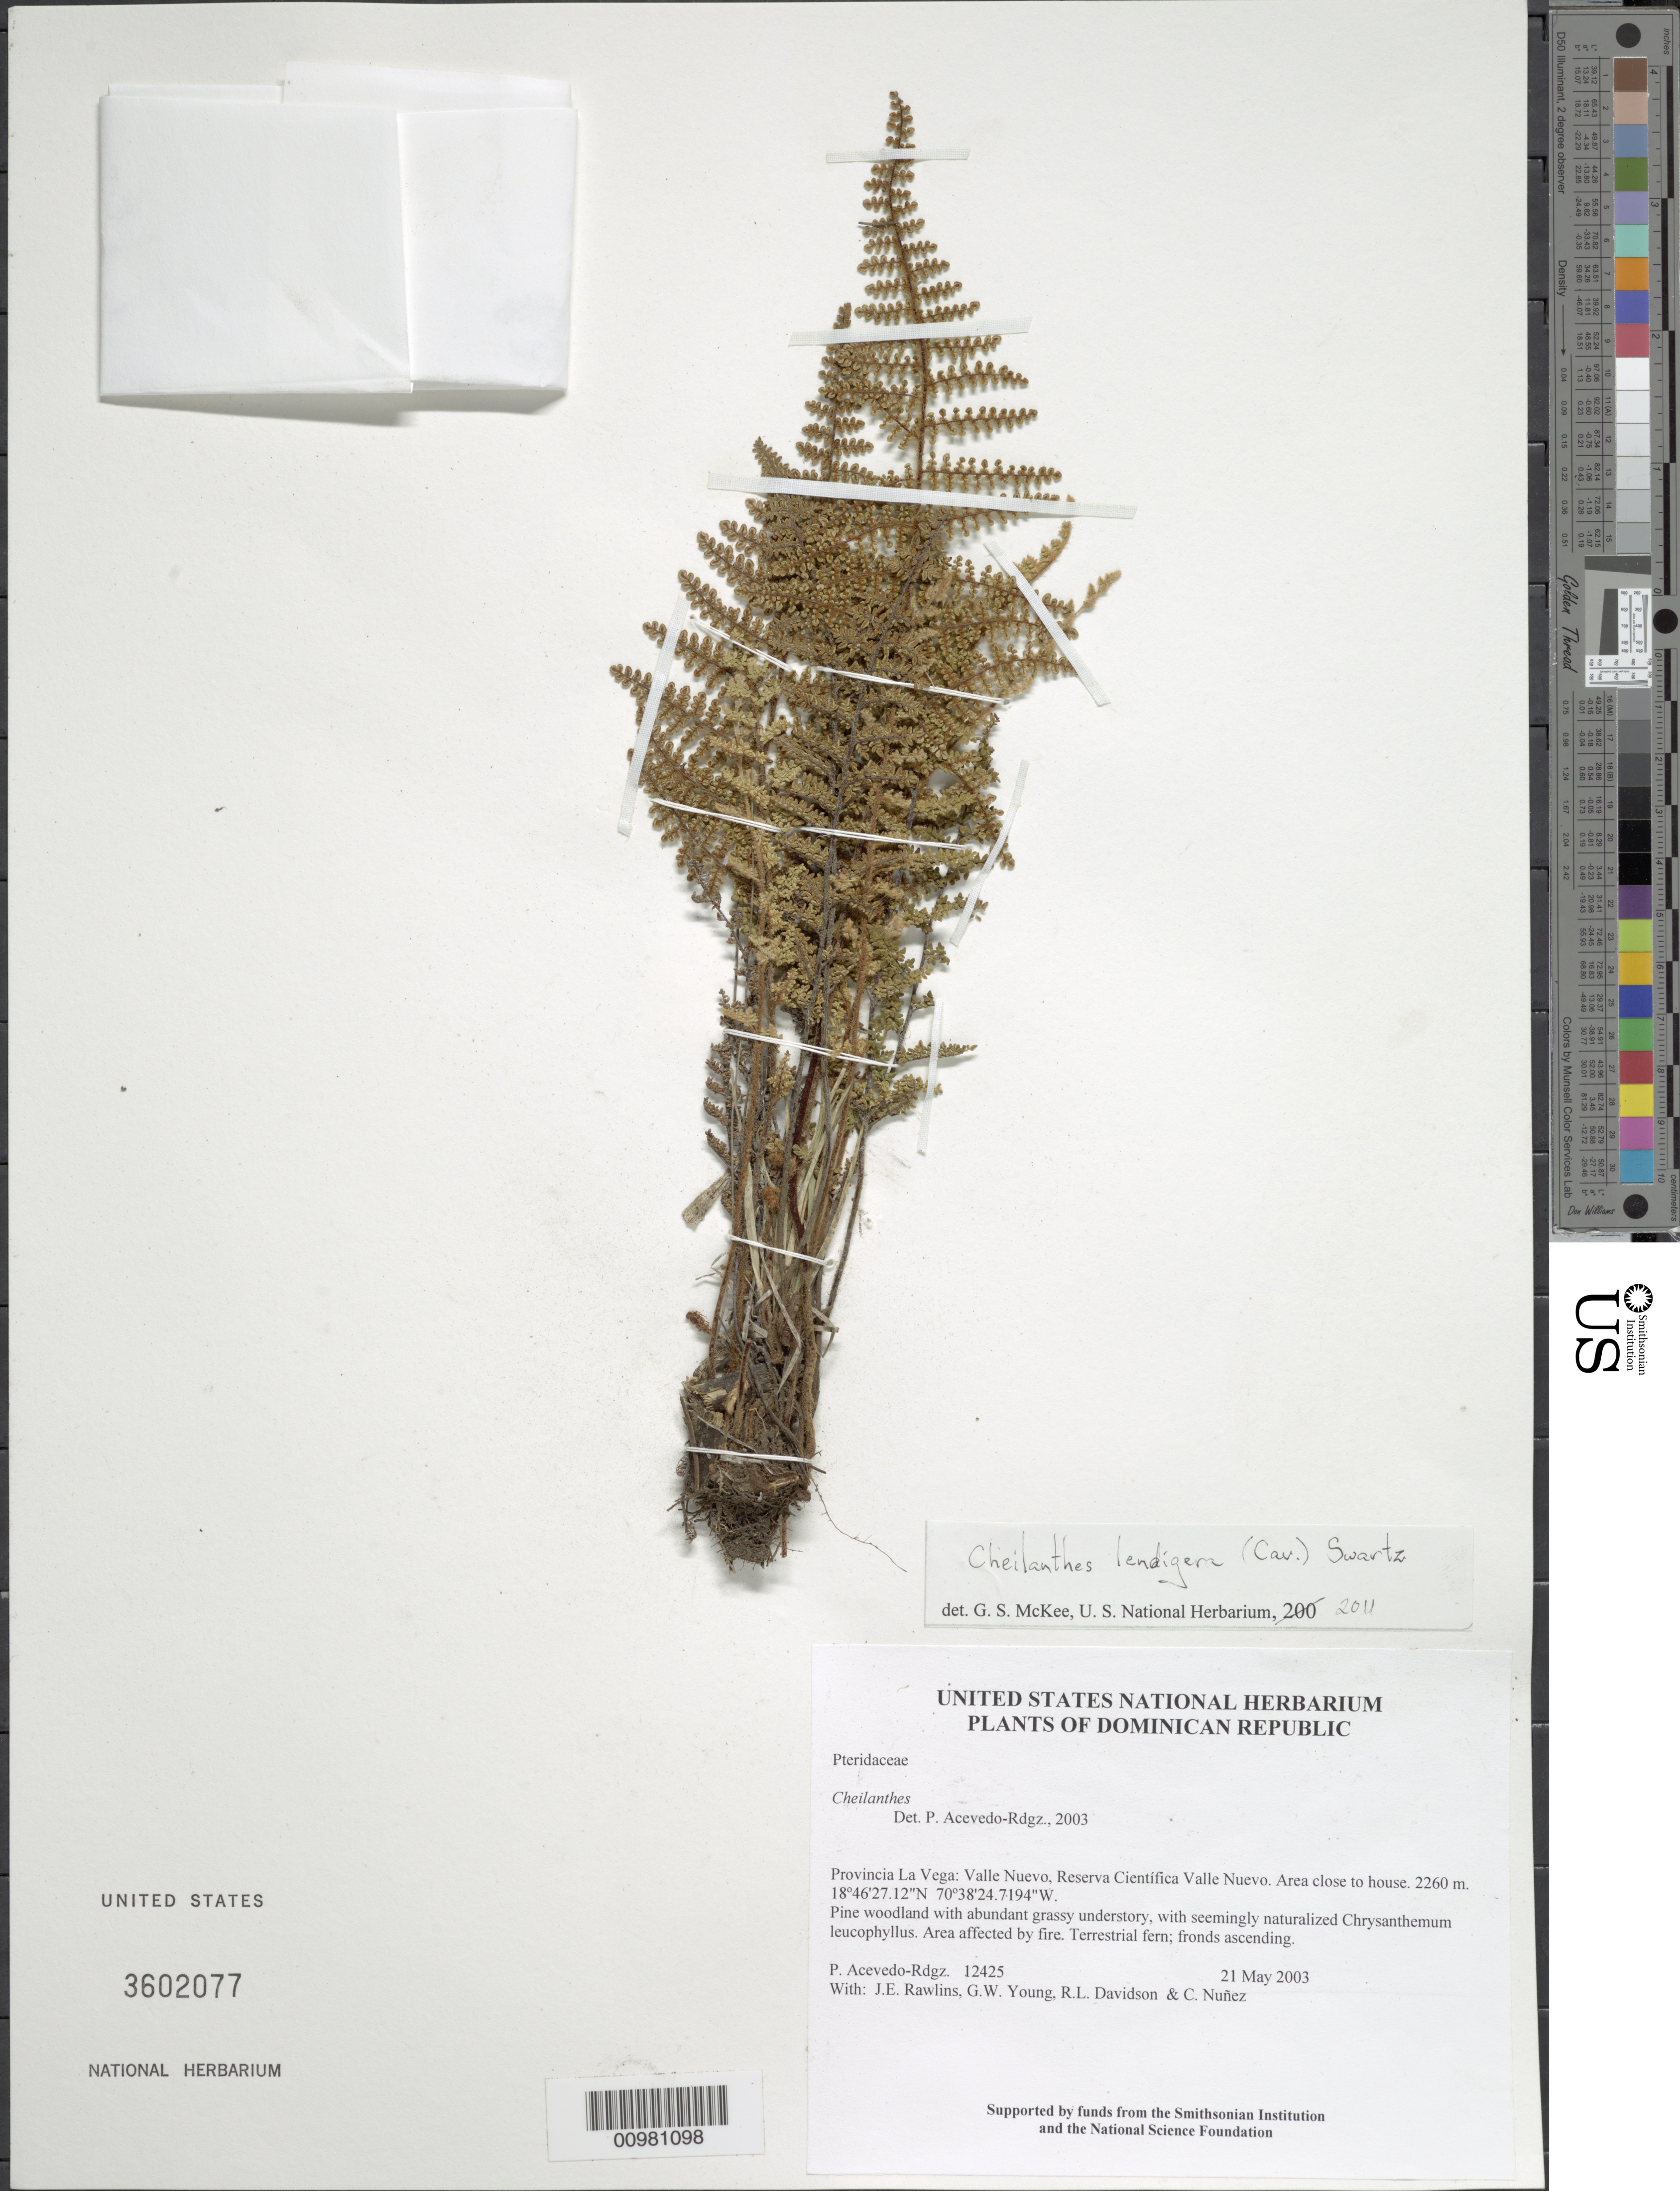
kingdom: Plantae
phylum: Tracheophyta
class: Polypodiopsida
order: Polypodiales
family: Pteridaceae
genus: Myriopteris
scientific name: Myriopteris lendigera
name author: (Cav.) J. Sm.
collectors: P. Acevedo-Rodr., J. Rawlins, G. Young, R. Davidson & C. Nunez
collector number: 12425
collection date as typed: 21 May 2003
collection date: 2003-05-21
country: Dominican Republic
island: Hispaniola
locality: Provincia La Vega: Valle Nuevo, Reserva Científica Valle Nuevo. Area close to house.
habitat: Pine woodland with abundant grassy understory, with seemingly naturalized Chrysanthemum leucophyllus. Area affected by fire.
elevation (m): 2260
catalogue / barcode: US 3602077